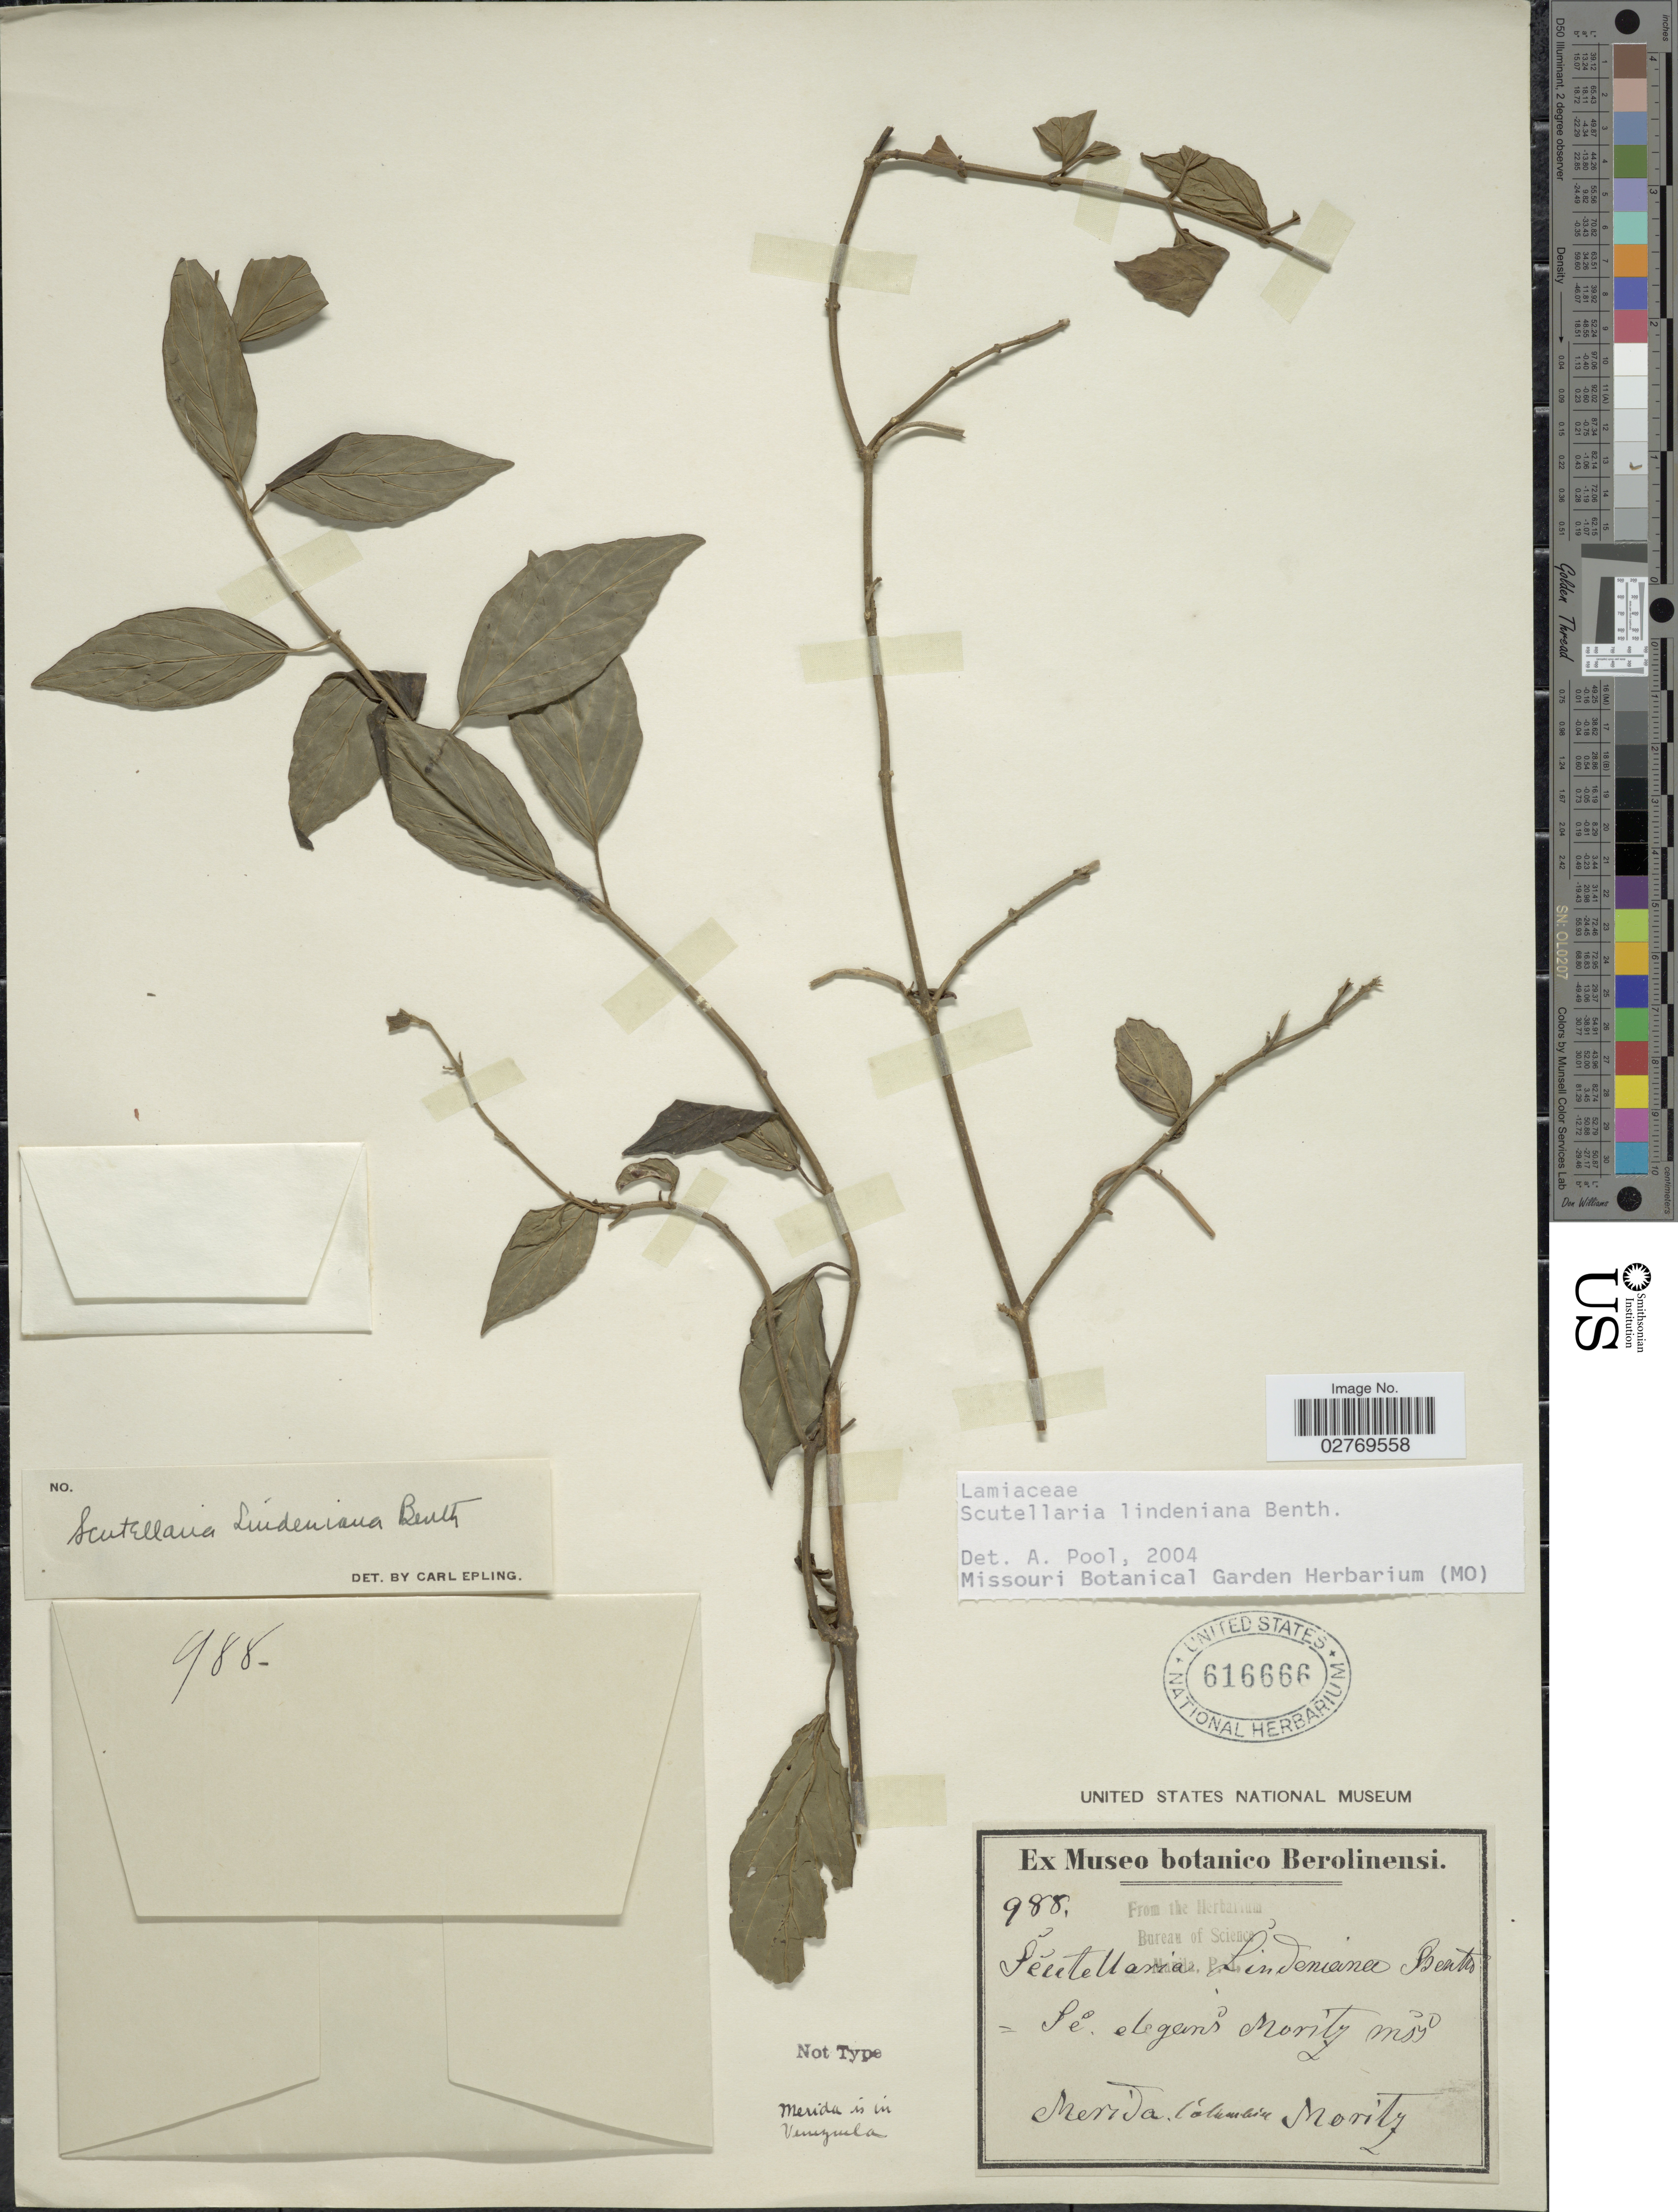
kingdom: Plantae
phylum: Tracheophyta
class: Magnoliopsida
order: Lamiales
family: Lamiaceae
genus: Scutellaria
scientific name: Scutellaria lindeniana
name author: Benth.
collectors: Moritz, --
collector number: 988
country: Venezuela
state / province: Mérida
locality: Merida.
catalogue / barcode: US 616666